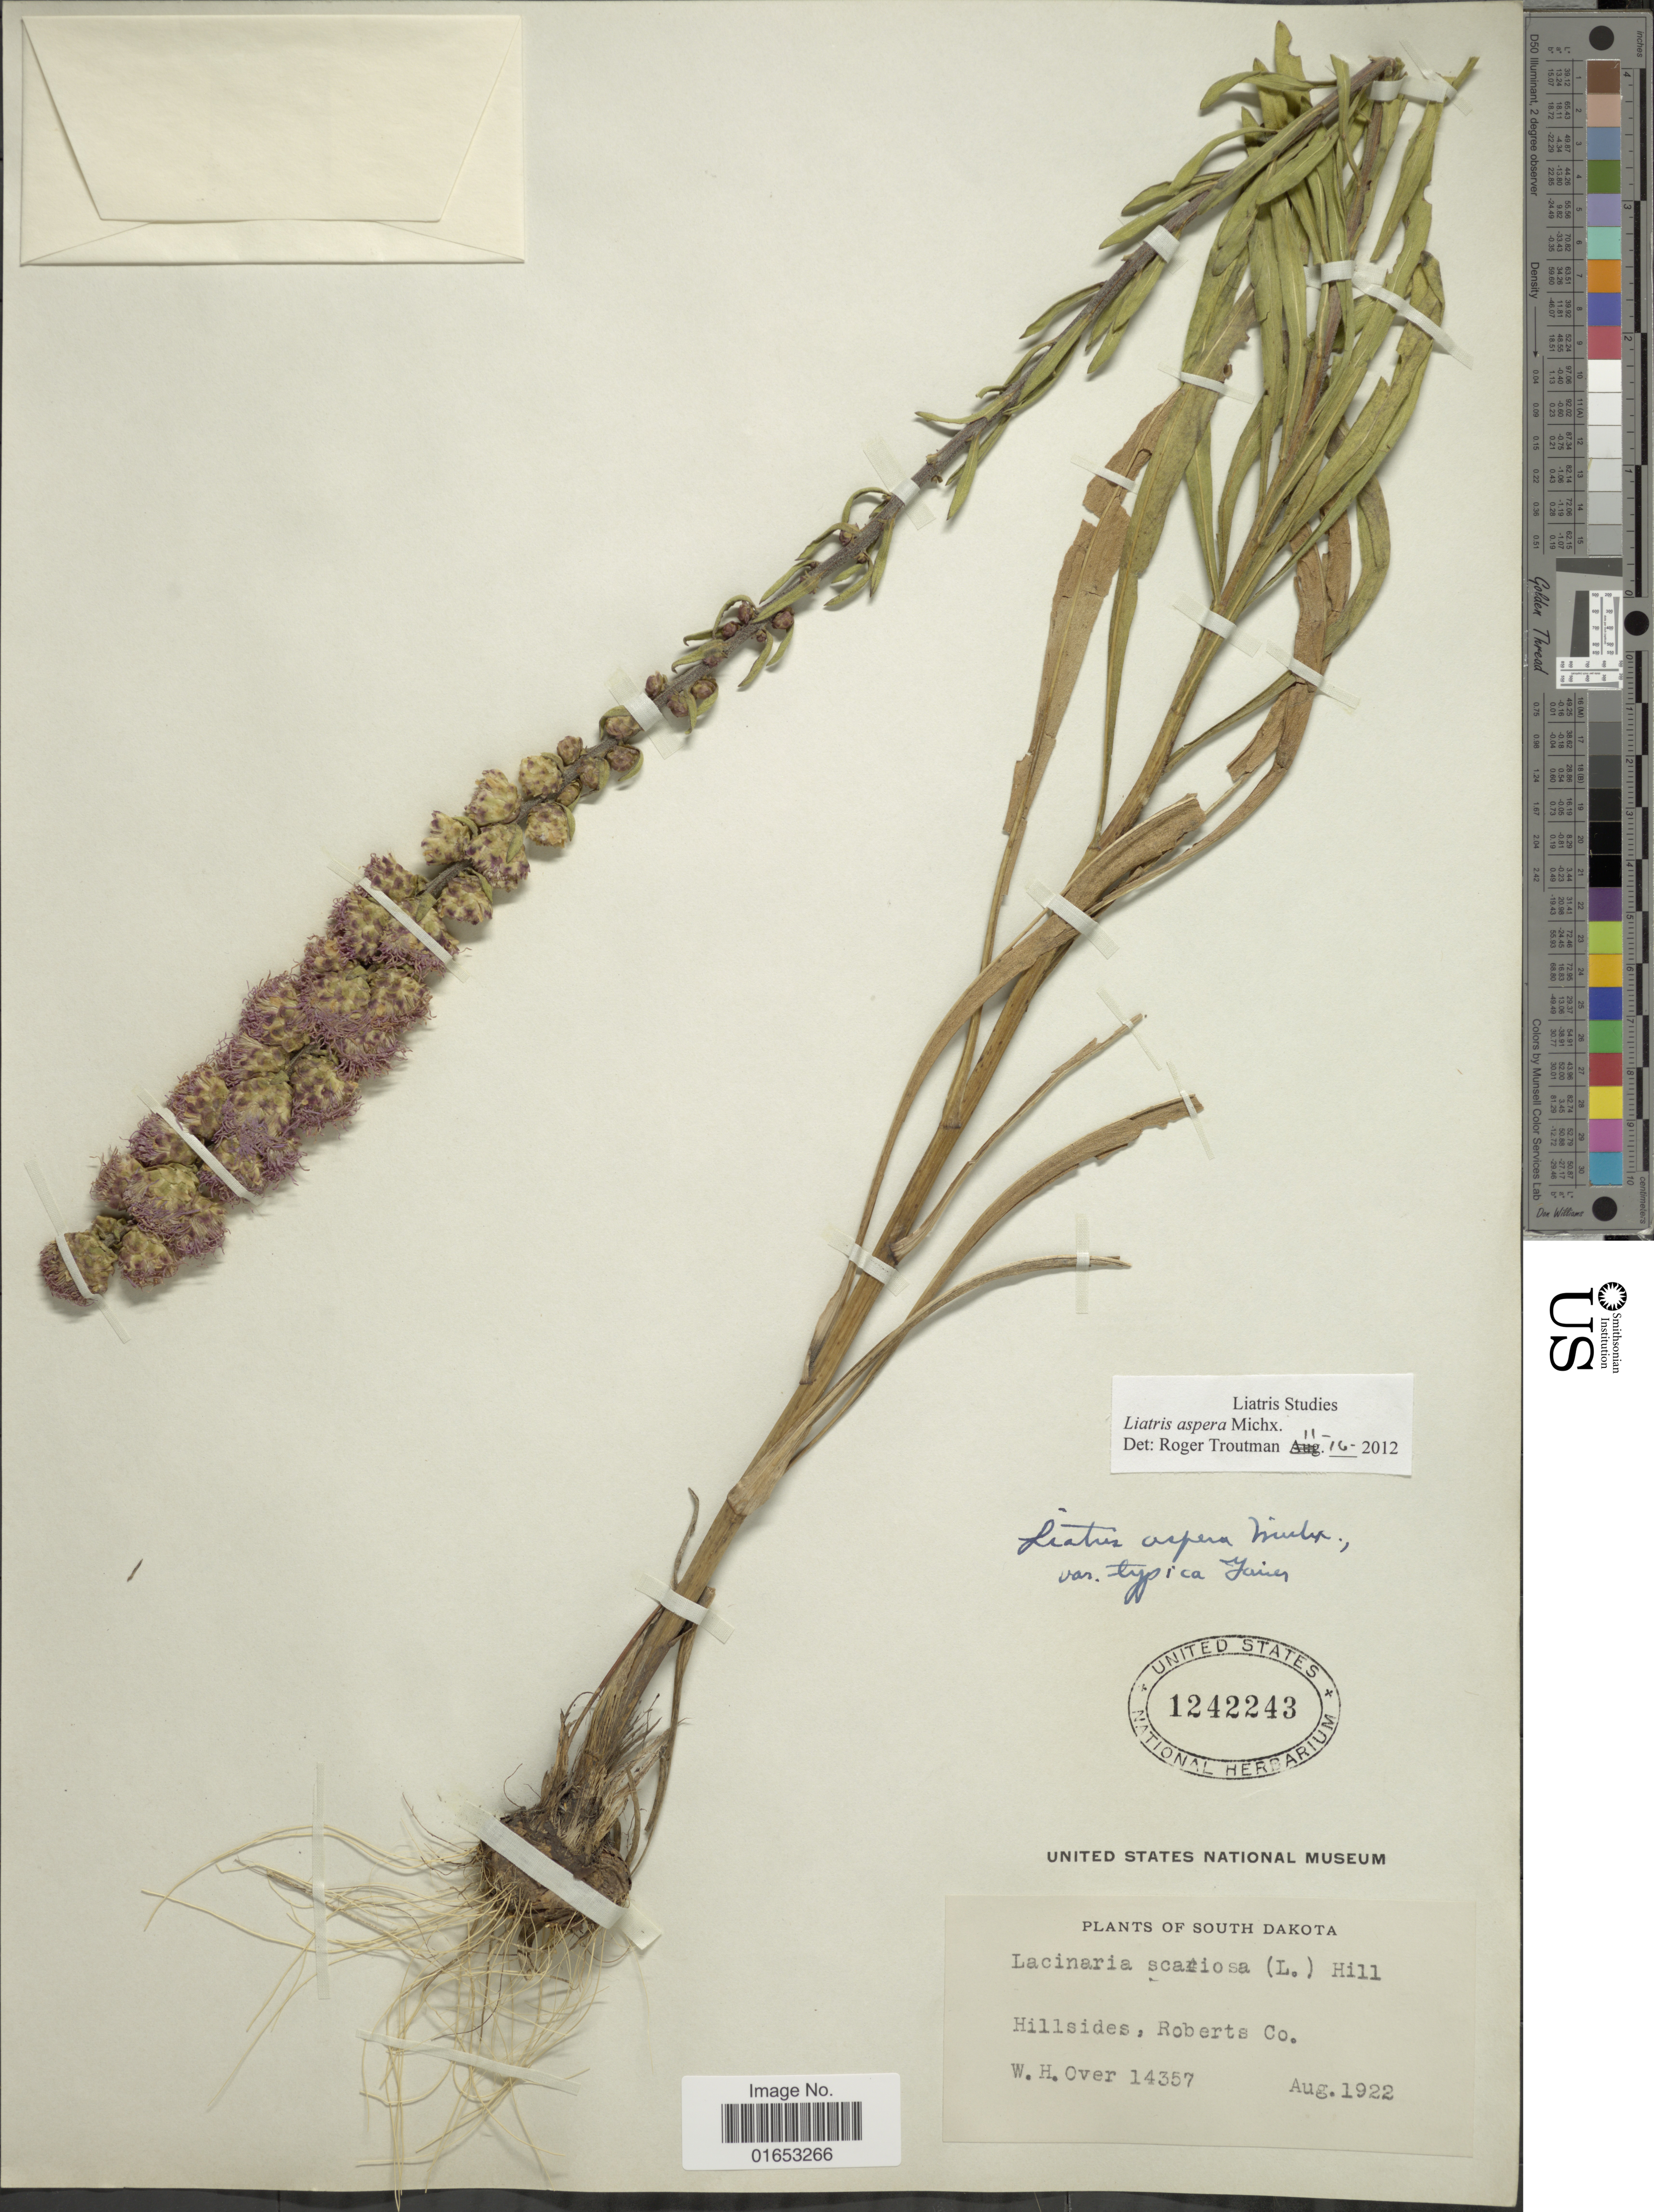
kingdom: Plantae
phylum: Tracheophyta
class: Magnoliopsida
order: Asterales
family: Asteraceae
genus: Liatris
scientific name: Liatris aspera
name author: Michx.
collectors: W. Over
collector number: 14357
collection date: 1922-08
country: United States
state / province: South Dakota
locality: Hillsides, Roberts Co.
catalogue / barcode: US 1242243